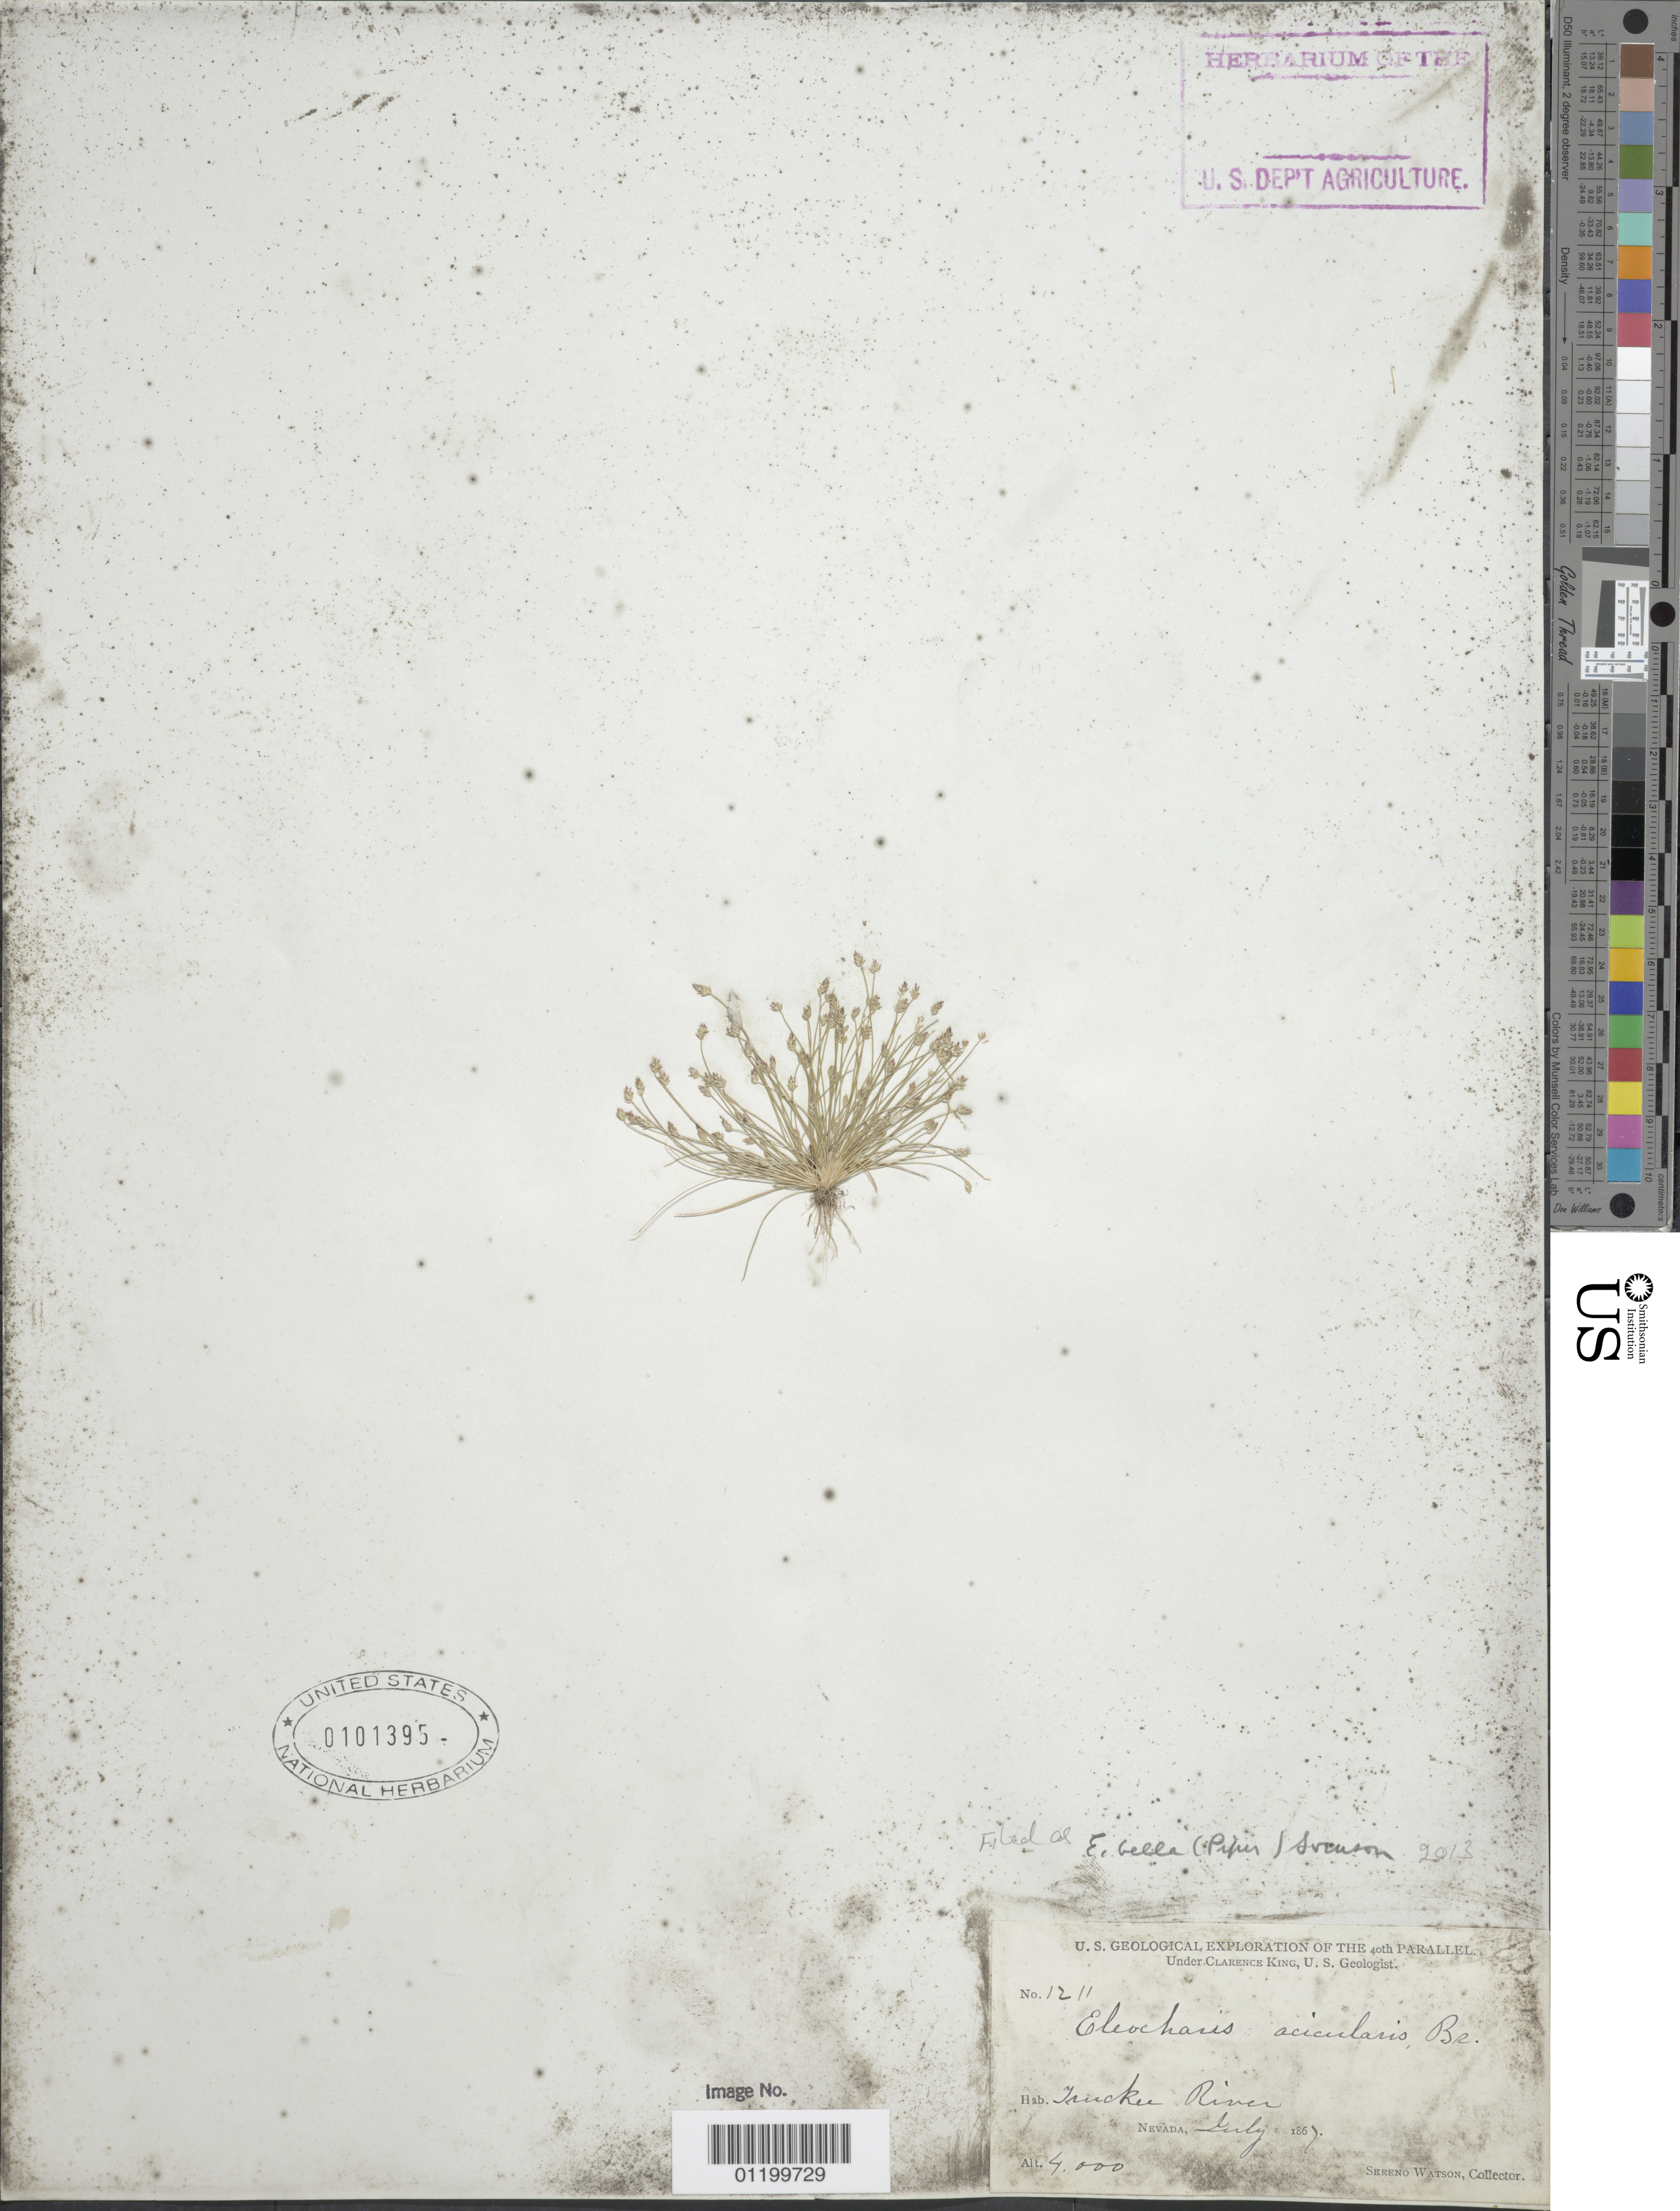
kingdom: Plantae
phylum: Tracheophyta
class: Liliopsida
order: Poales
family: Cyperaceae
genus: Eleocharis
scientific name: Eleocharis bella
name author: (Piper) Svenson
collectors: S. Watson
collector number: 1211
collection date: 1867-07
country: United States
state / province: Nevada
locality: Truckee River.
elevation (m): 1219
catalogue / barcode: US 101395